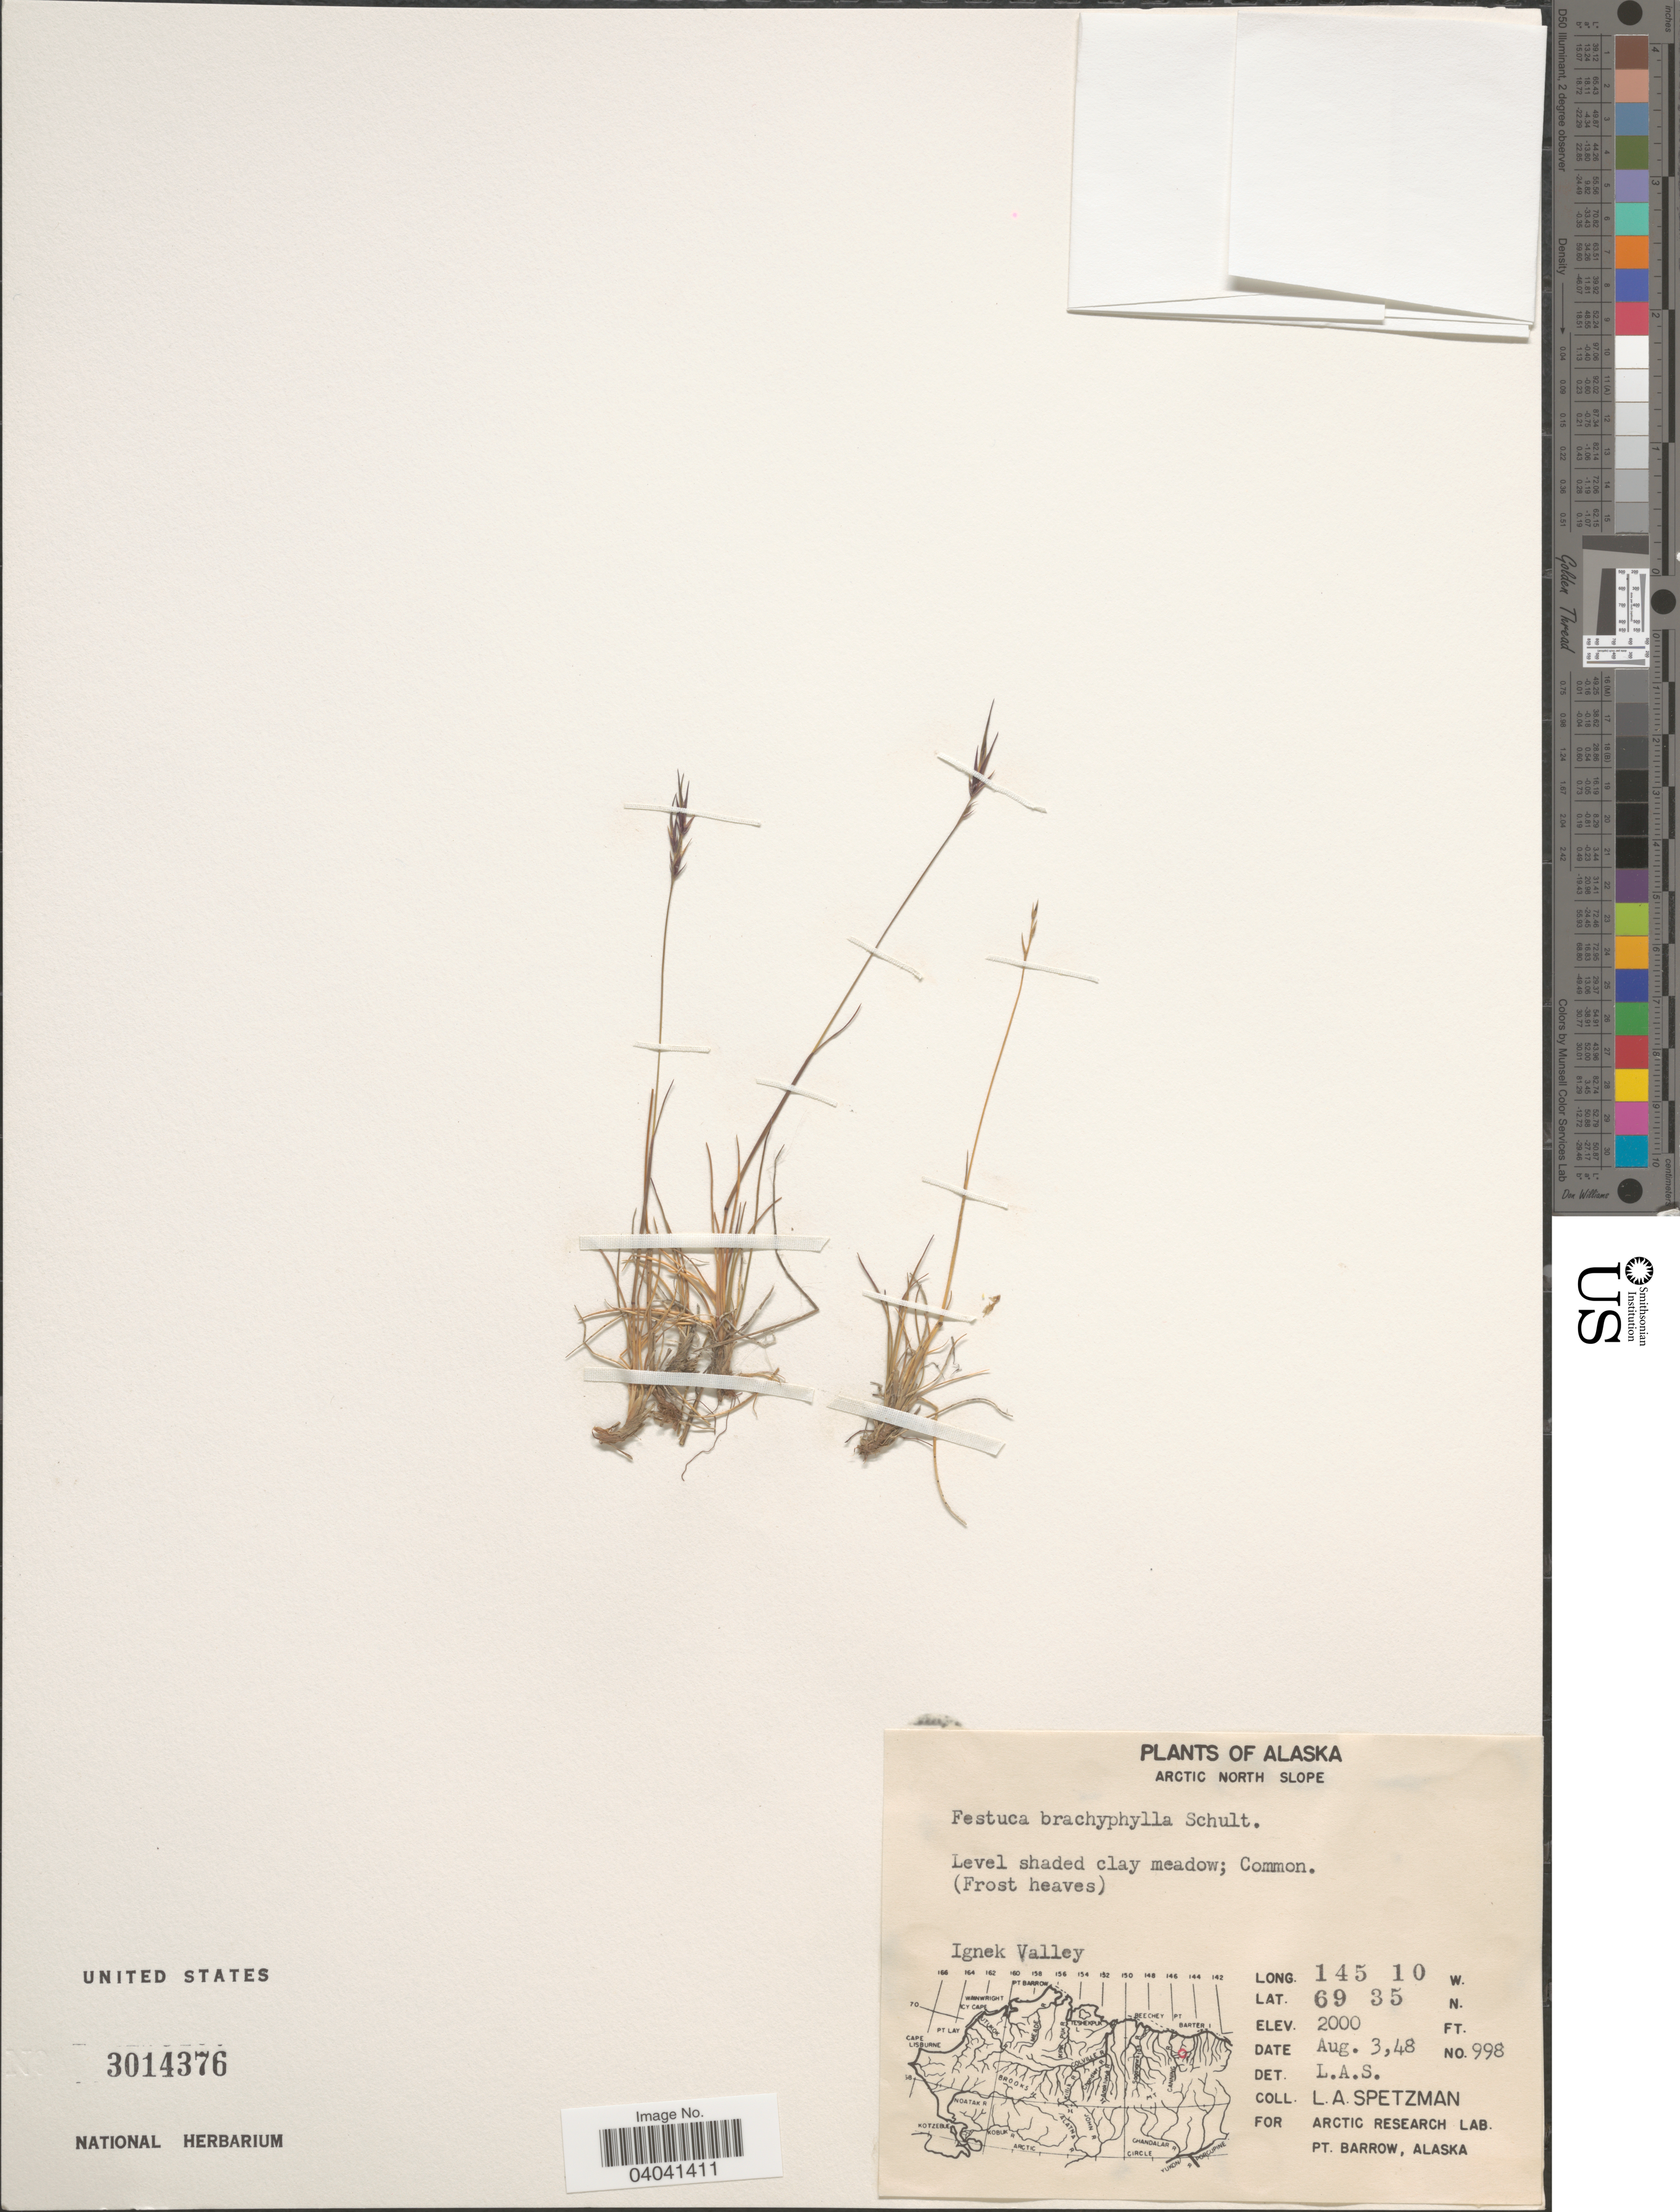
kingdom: Plantae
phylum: Tracheophyta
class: Liliopsida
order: Poales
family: Poaceae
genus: Festuca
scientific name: Festuca brachyphylla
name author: Schult. & Schult. f.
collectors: L. Spetzman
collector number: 998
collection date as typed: Transcribed d/m/y: 3/8/48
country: United States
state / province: Alaska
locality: Arctic North Slope. Ignek Valley.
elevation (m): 610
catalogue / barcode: US 3014376